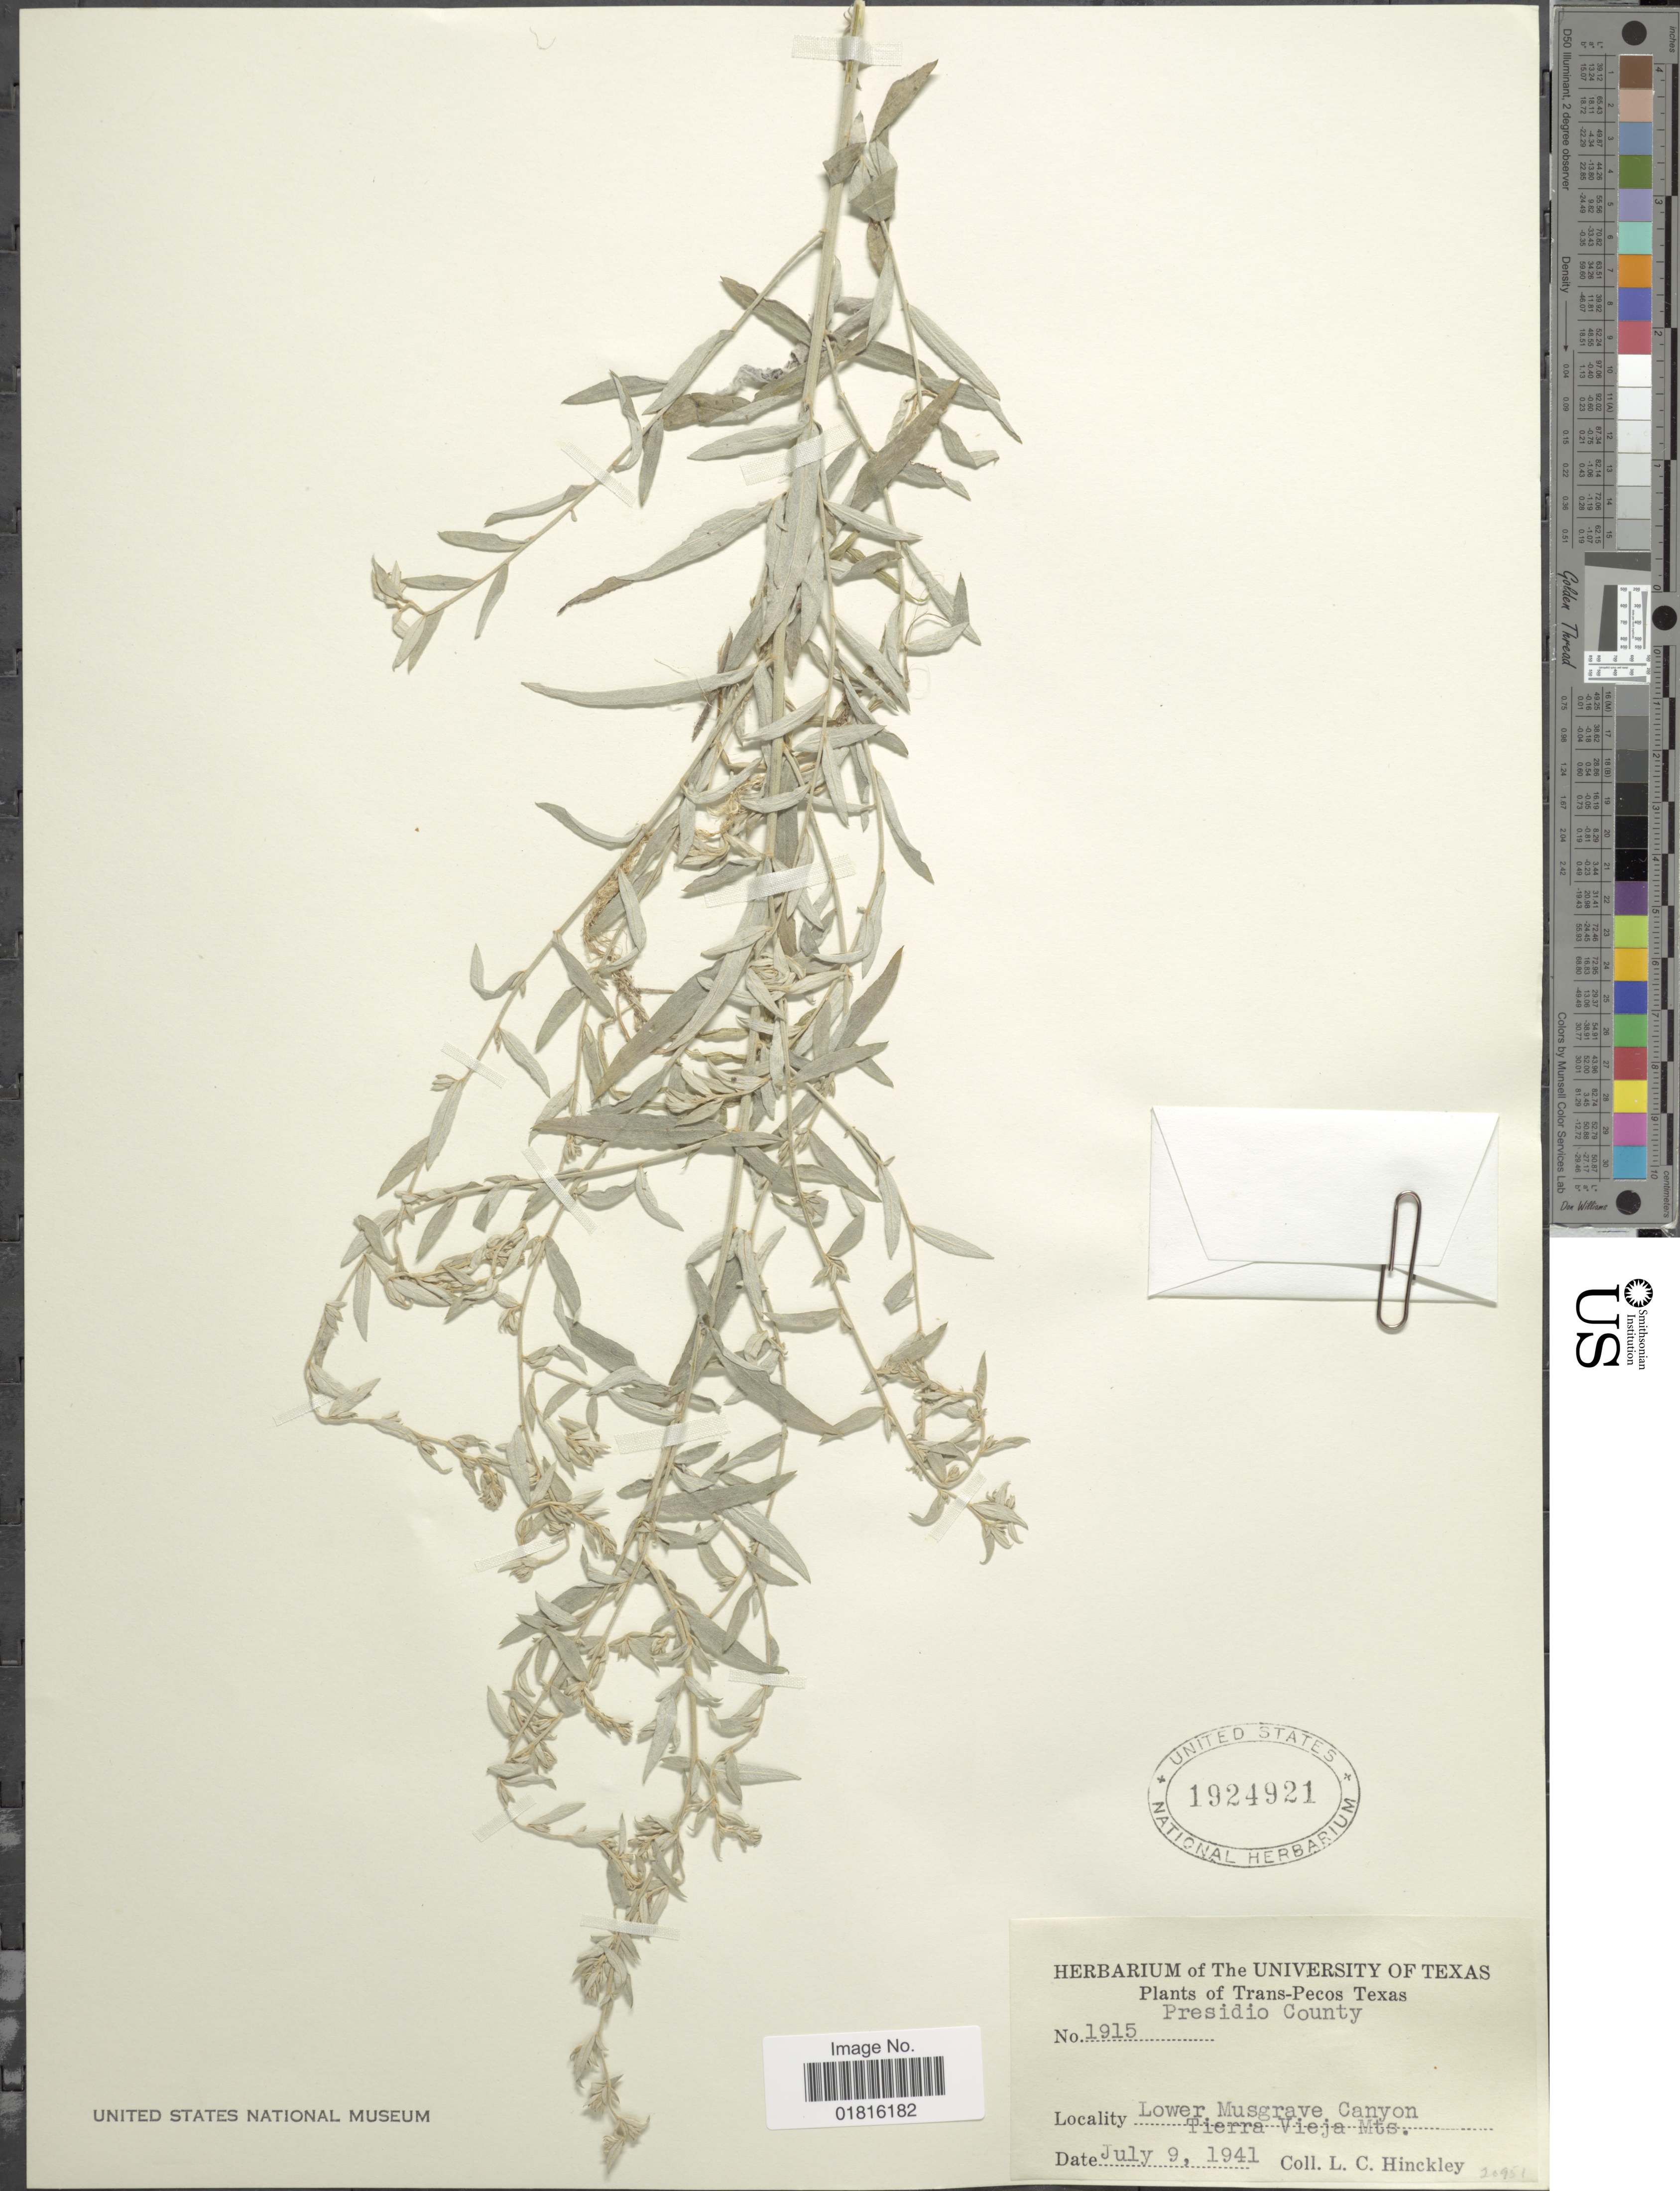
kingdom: Plantae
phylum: Tracheophyta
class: Magnoliopsida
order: Asterales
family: Asteraceae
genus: Artemisia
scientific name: Artemisia ludoviciana subsp. albula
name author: (Wooton) D.D. Keck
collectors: L. Hinckley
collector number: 1915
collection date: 1941-07-09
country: United States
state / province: Texas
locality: Trans-Pecos Texas, Presidio County, Lower Musgrave Canyon, Tierra Vieja Mts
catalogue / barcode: US 1924921